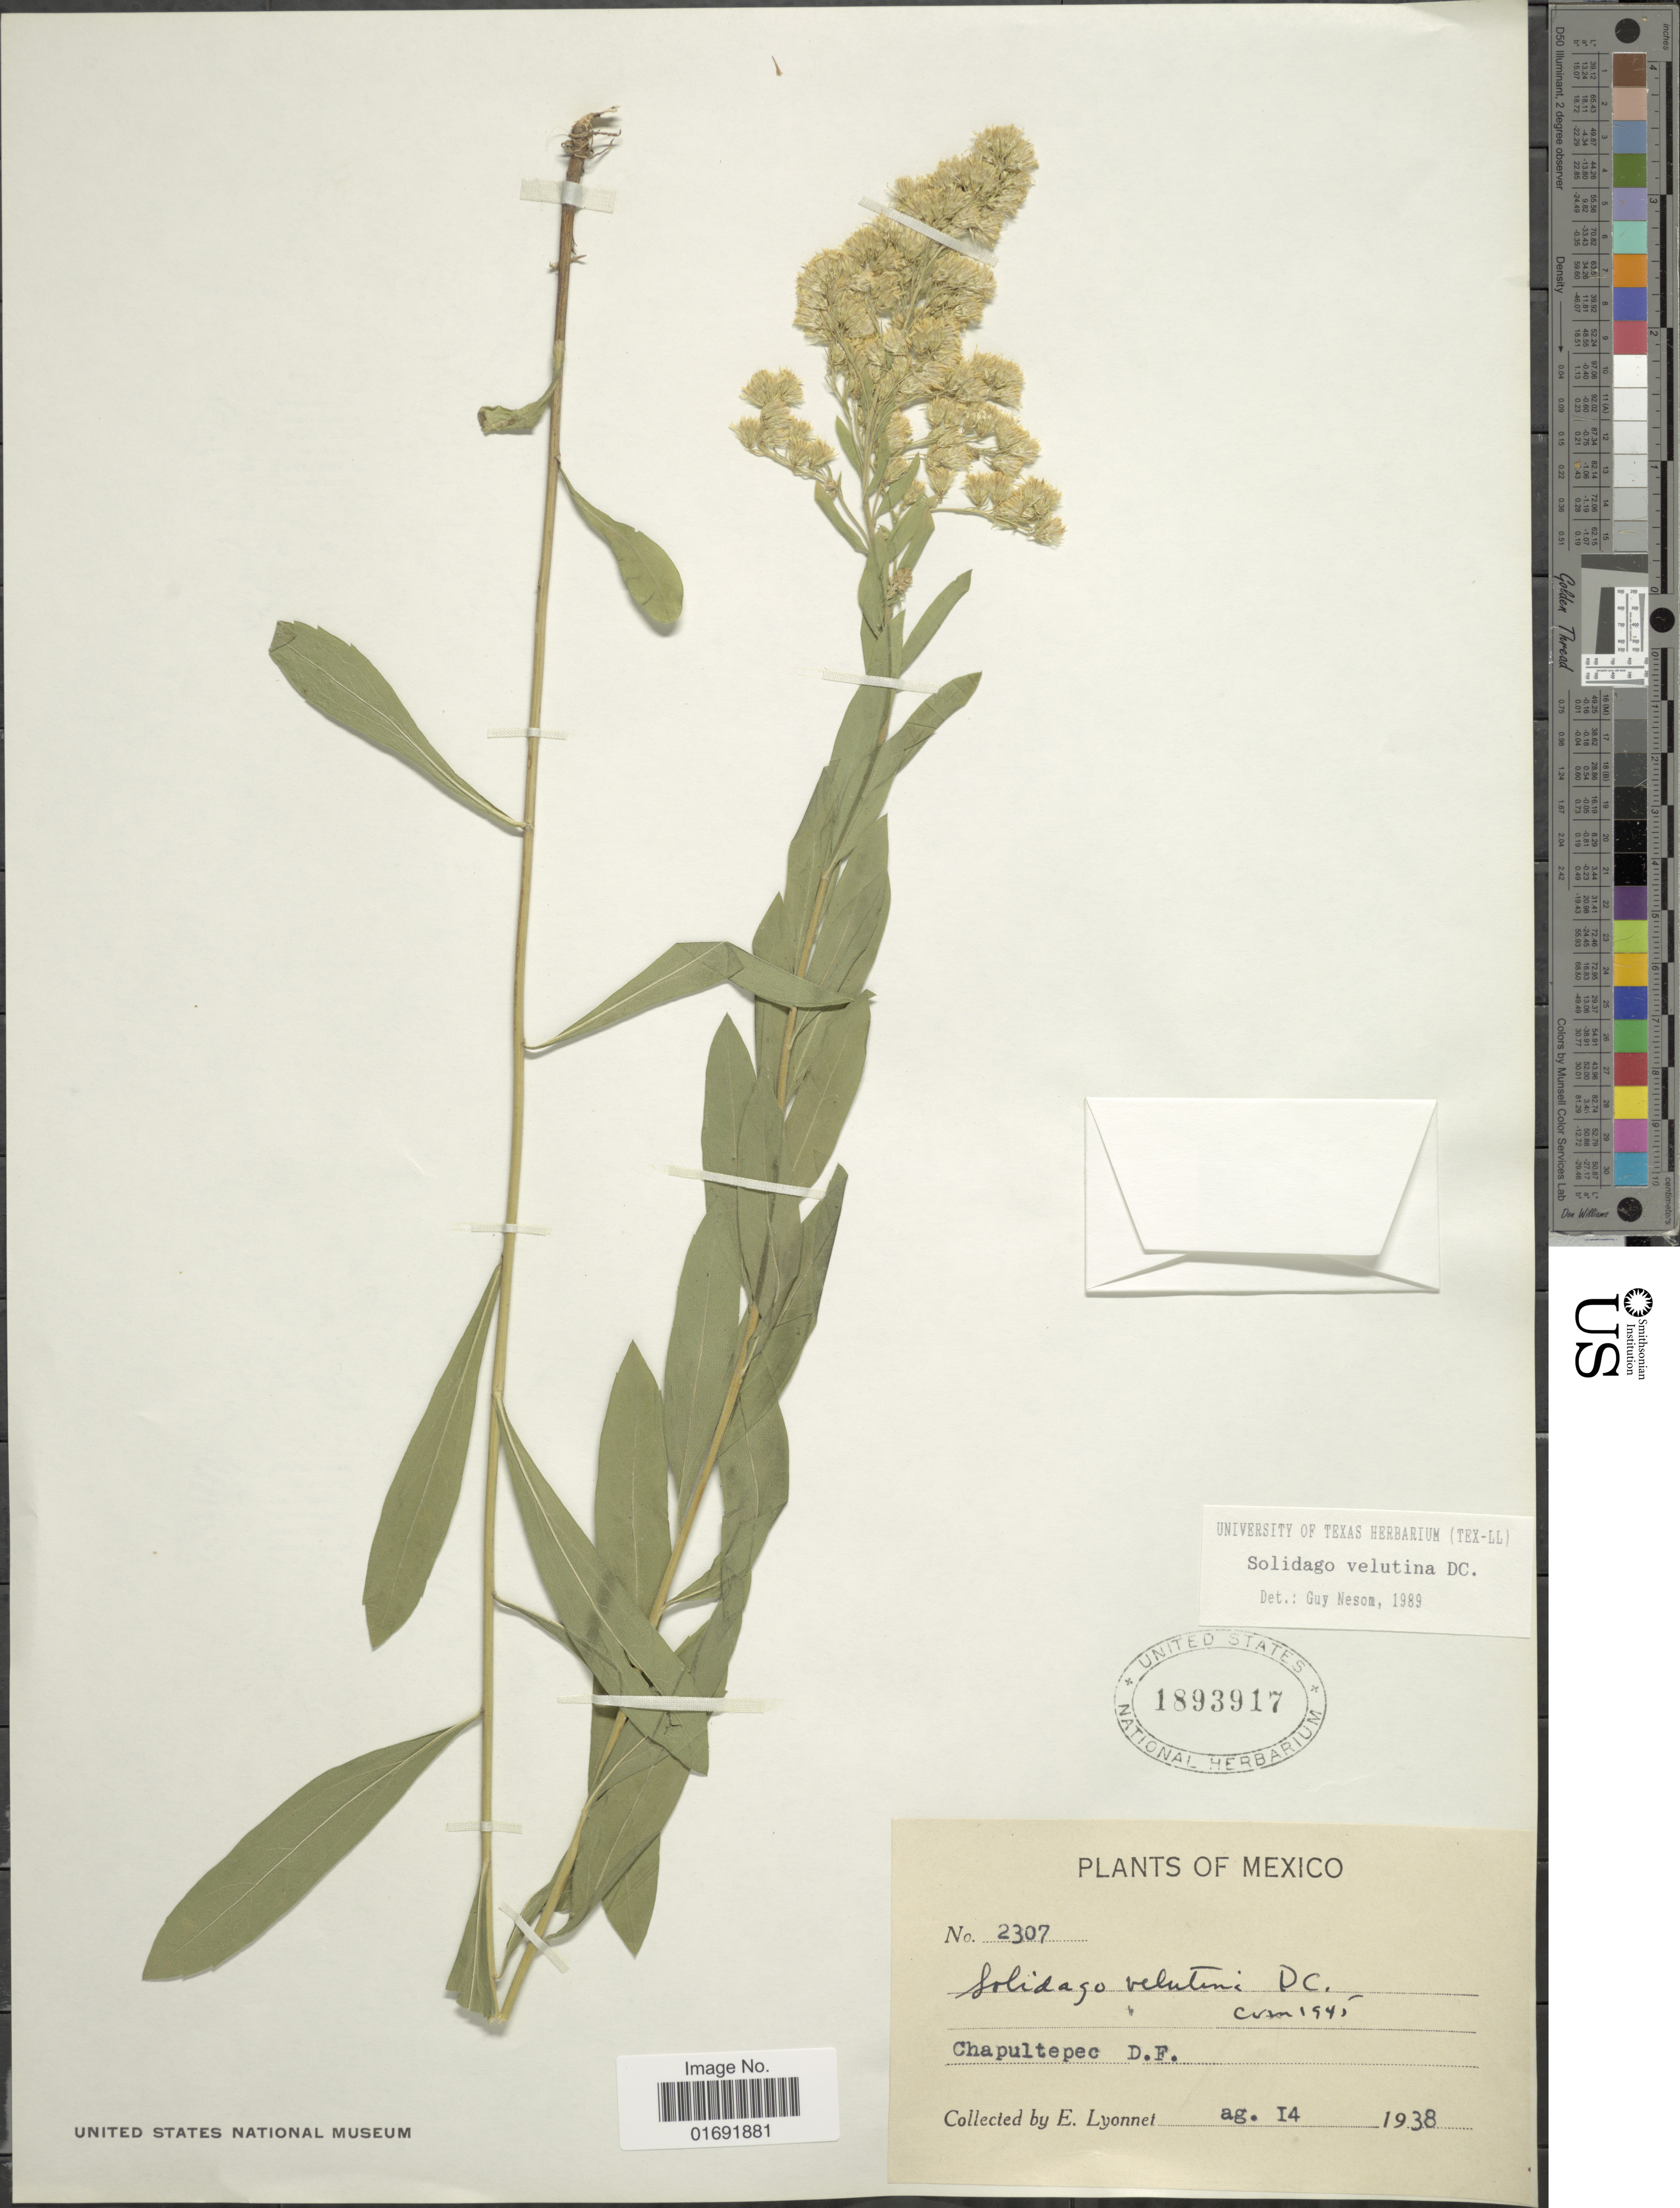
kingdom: Plantae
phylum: Tracheophyta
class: Magnoliopsida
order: Asterales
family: Asteraceae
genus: Solidago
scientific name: Solidago velutina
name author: DC.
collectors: E. Lyonnet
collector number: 2307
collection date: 1938-08-14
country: Mexico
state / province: Distrito Federal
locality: Chapultepec, D. F.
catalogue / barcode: US 1893917